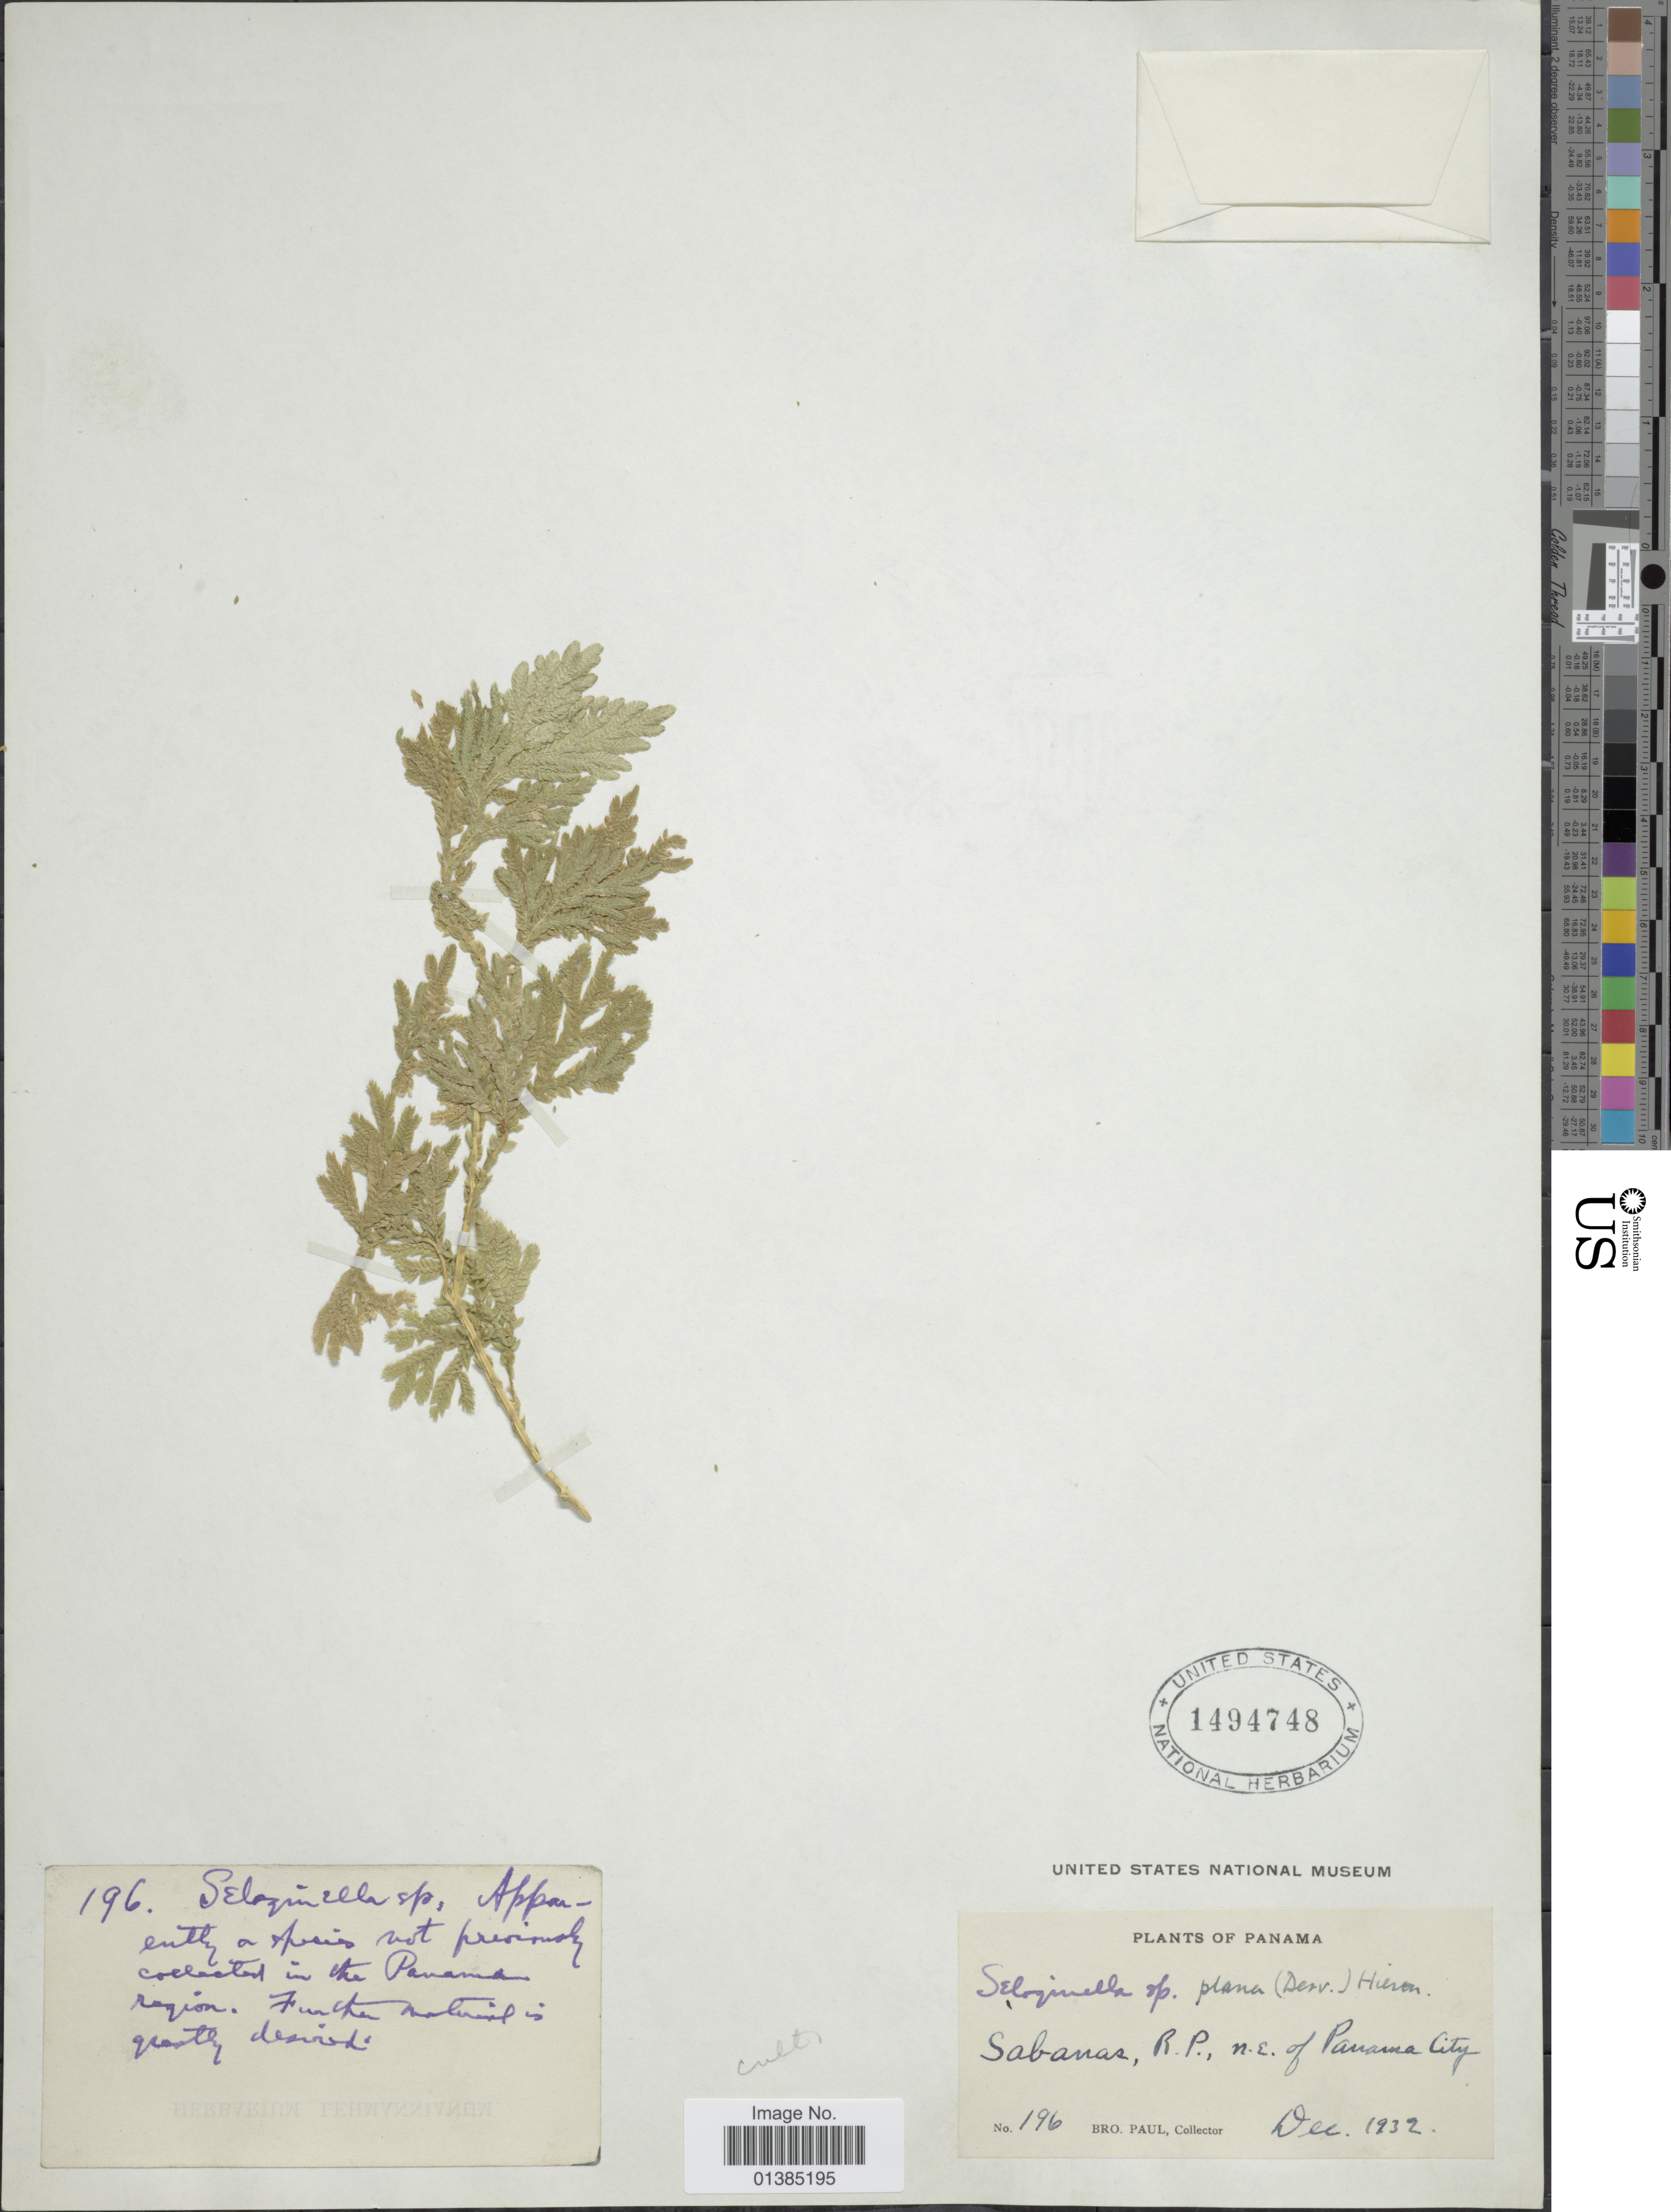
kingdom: Plantae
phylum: Tracheophyta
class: Lycopodiopsida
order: Selaginellales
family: Selaginellaceae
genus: Selaginella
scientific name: Selaginella plana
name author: (Desv. ex Poir.) Hieron.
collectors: B. Paul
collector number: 196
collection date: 1932-12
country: Panama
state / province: Panamá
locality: Sabanas, R.P., N.E. of Panama City.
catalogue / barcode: US 1494748